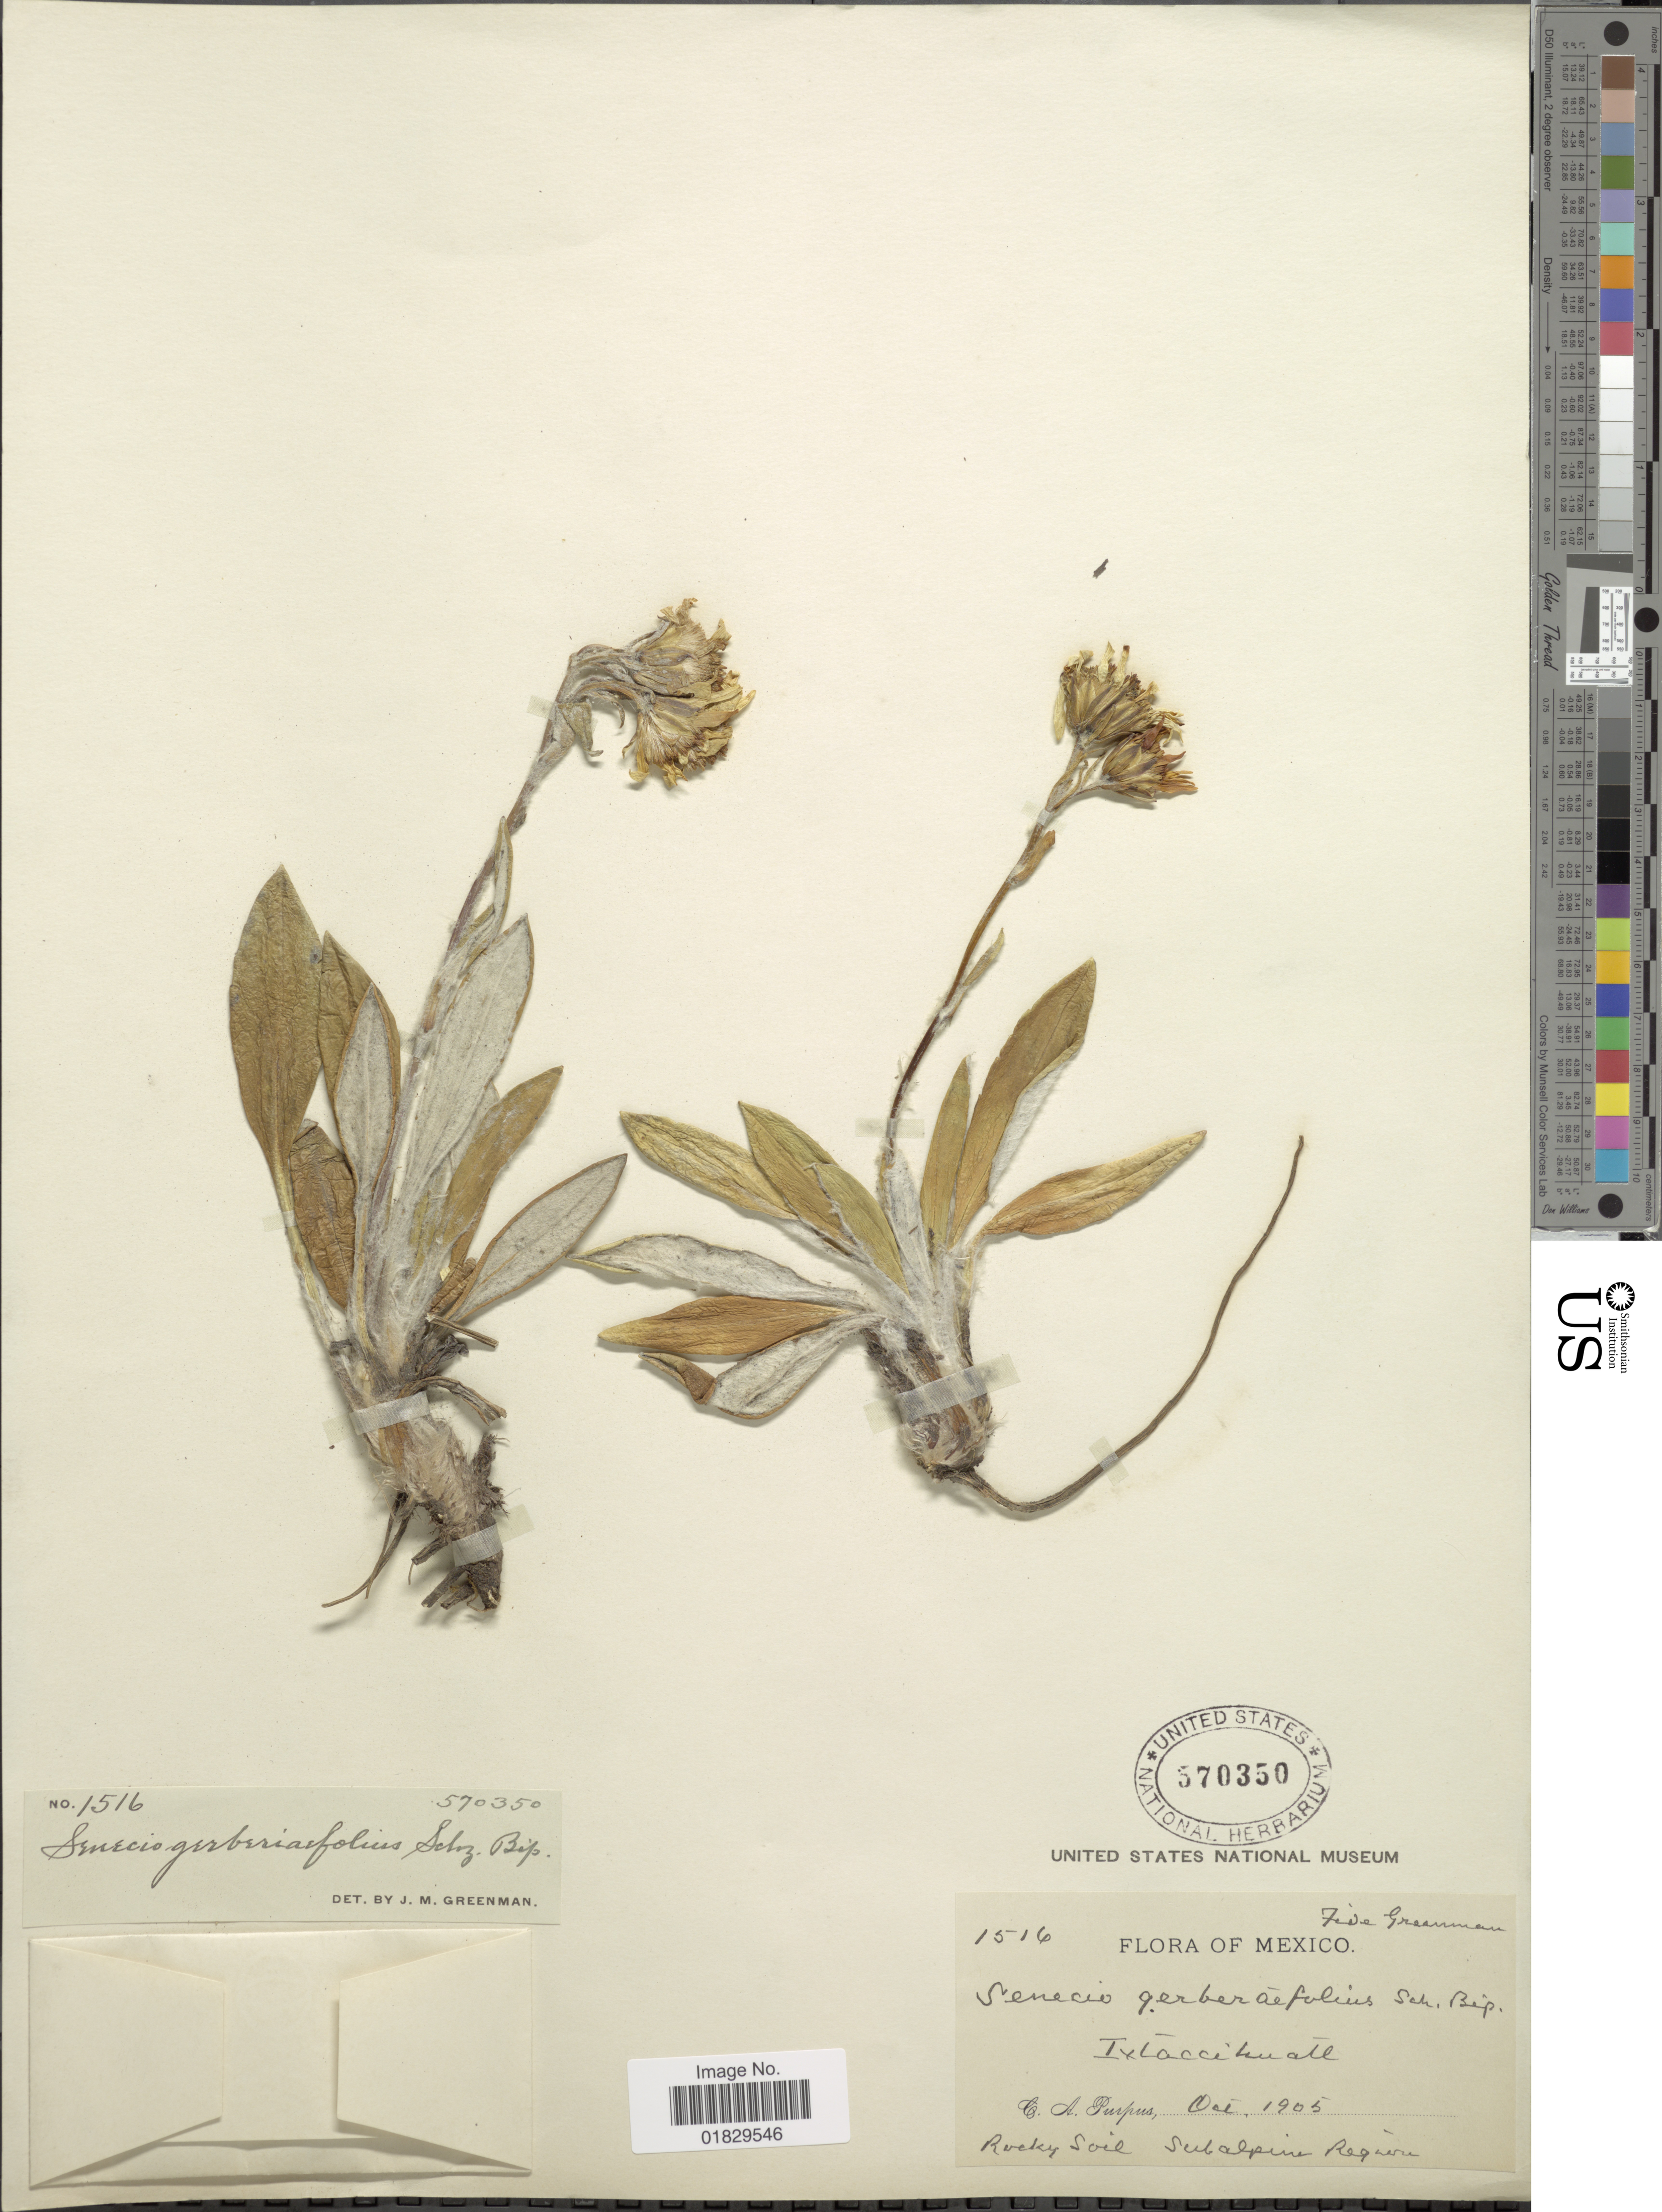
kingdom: Plantae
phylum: Tracheophyta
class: Magnoliopsida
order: Asterales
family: Asteraceae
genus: Robinsonecio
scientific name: Robinsonecio gerberifolius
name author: (Sch. Bip. ex Hemsl.) T.M. Barkley &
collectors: C. A. Purpus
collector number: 1516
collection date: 1905-10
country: Mexico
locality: Ixtaccihuatl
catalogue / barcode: US 570350